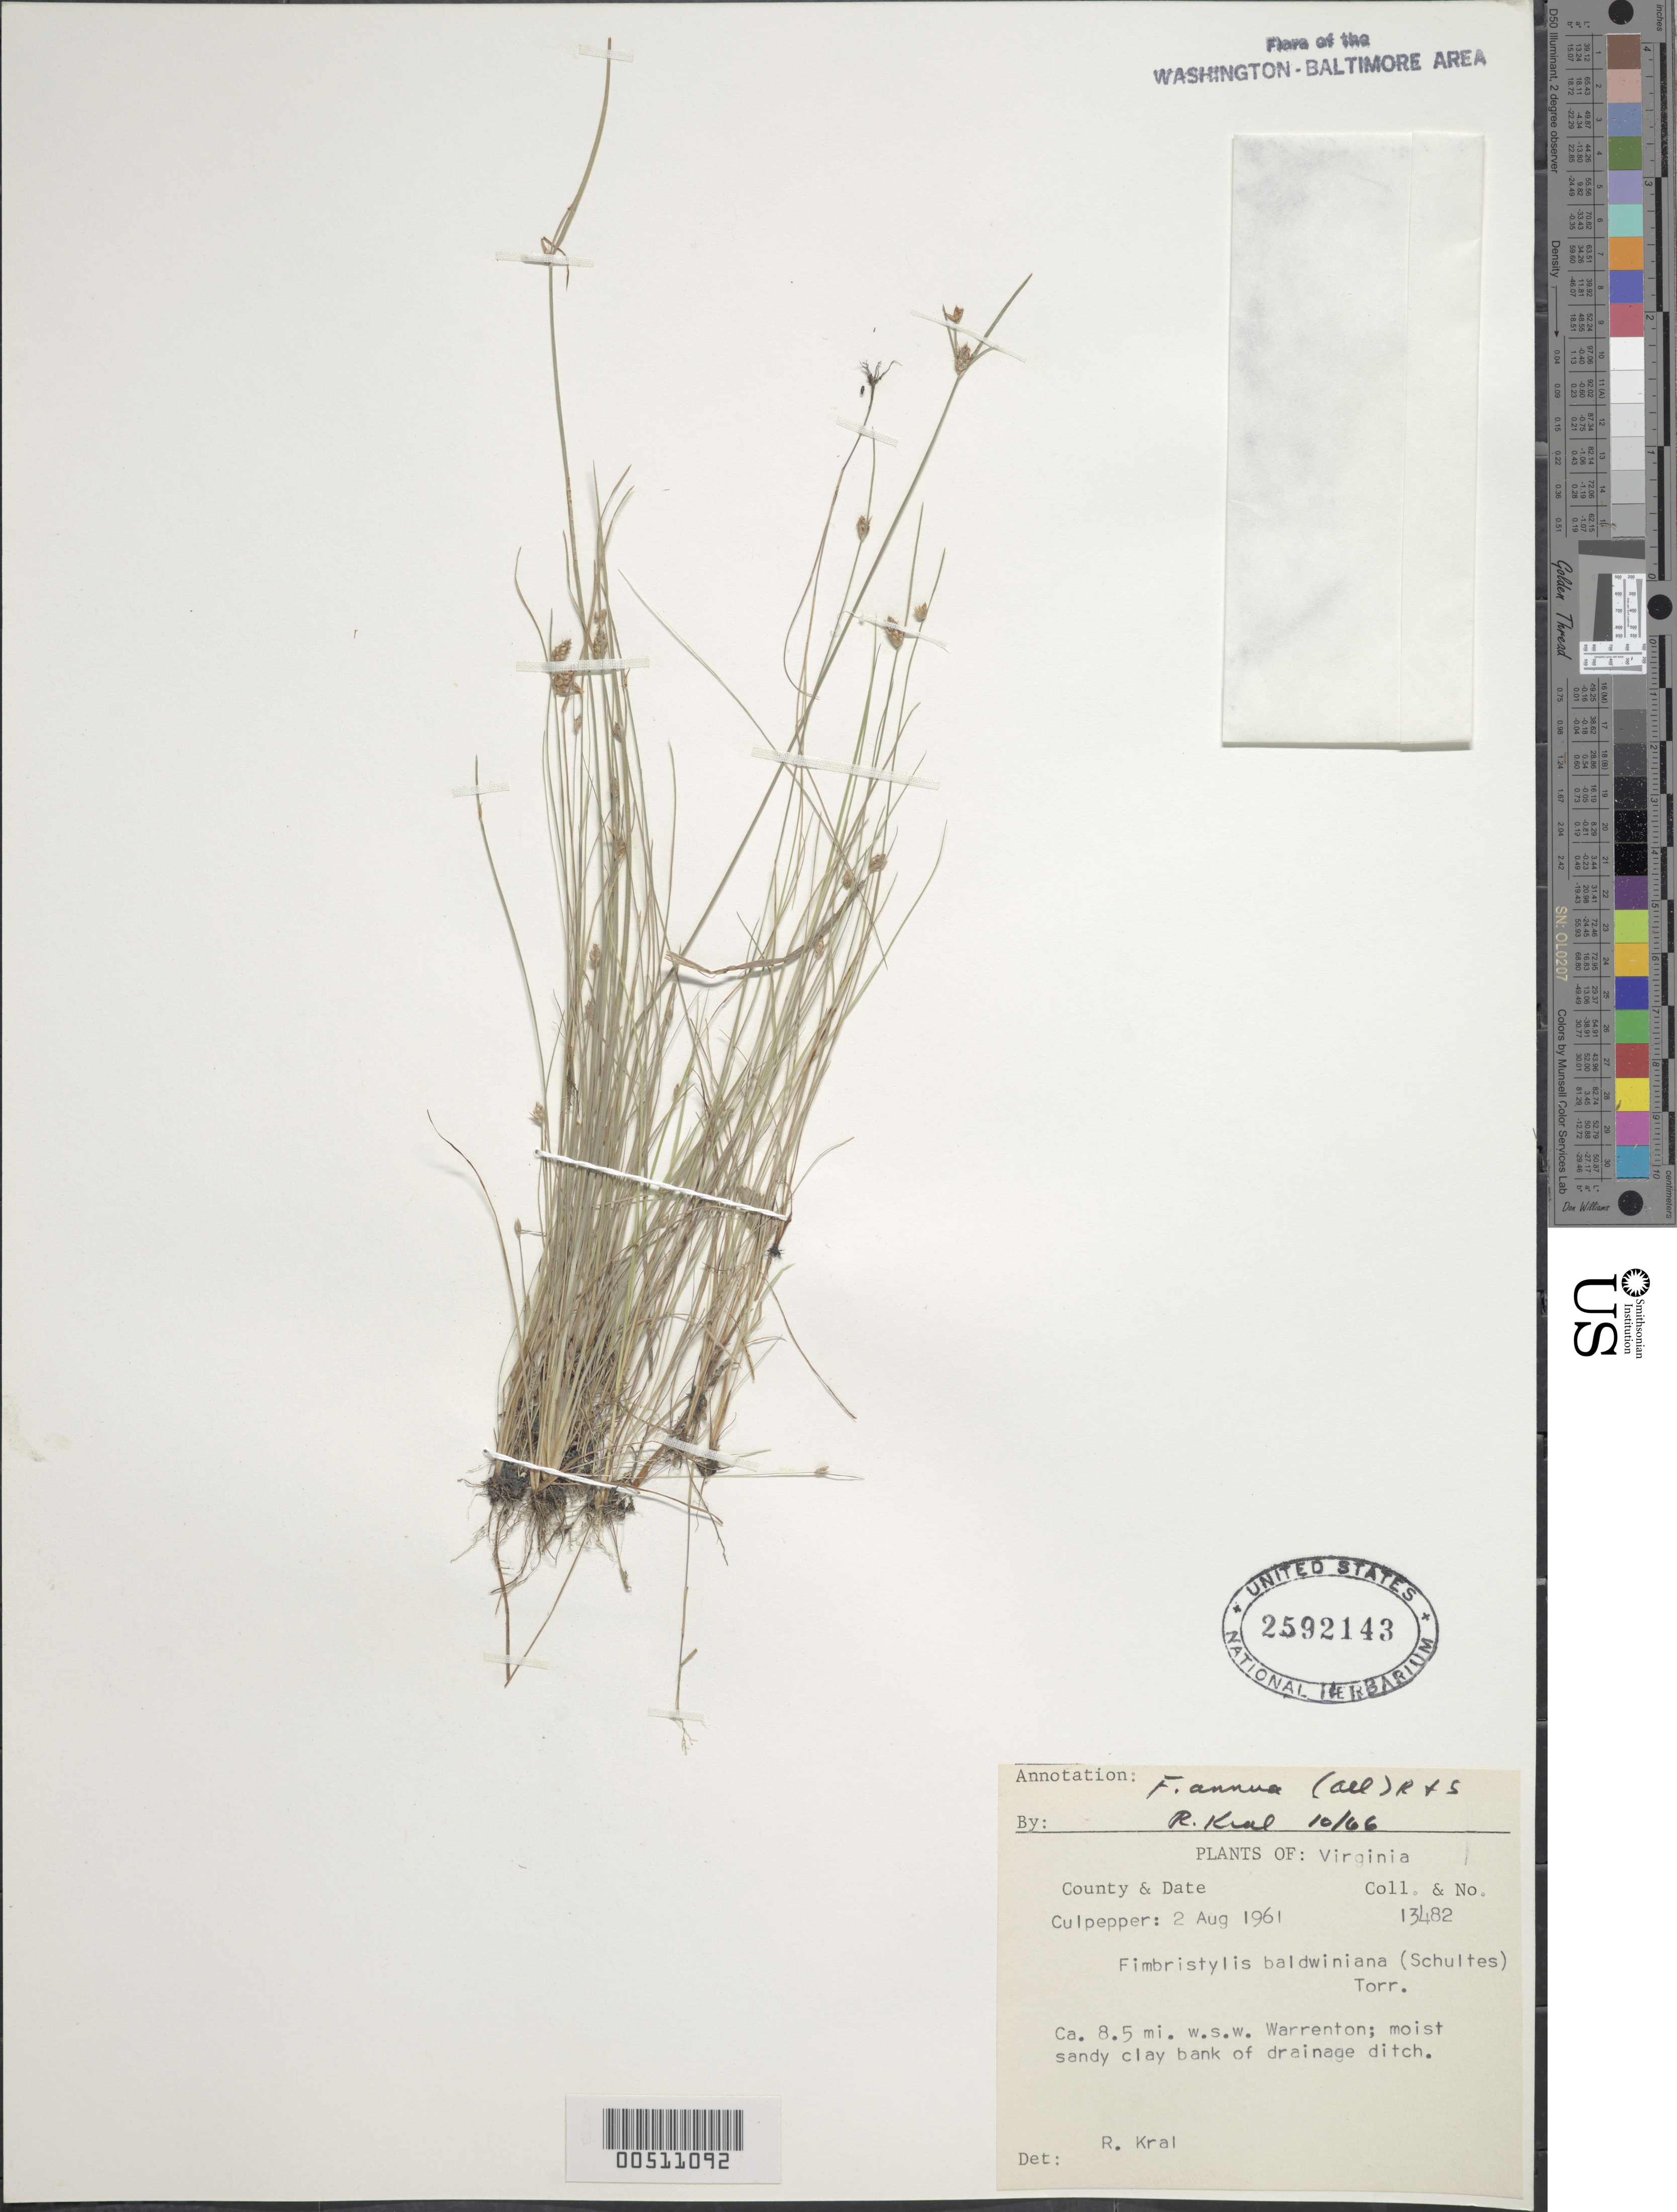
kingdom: Plantae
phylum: Tracheophyta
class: Liliopsida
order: Poales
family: Cyperaceae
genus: Fimbristylis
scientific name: Fimbristylis annua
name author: (All.) Roem. & Schult.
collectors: R. Kral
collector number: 13482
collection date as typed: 02 Aug 1961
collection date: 1961-08-02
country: United States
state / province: Virginia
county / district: Culpeper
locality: WSW Warrenton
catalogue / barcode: US 2592143